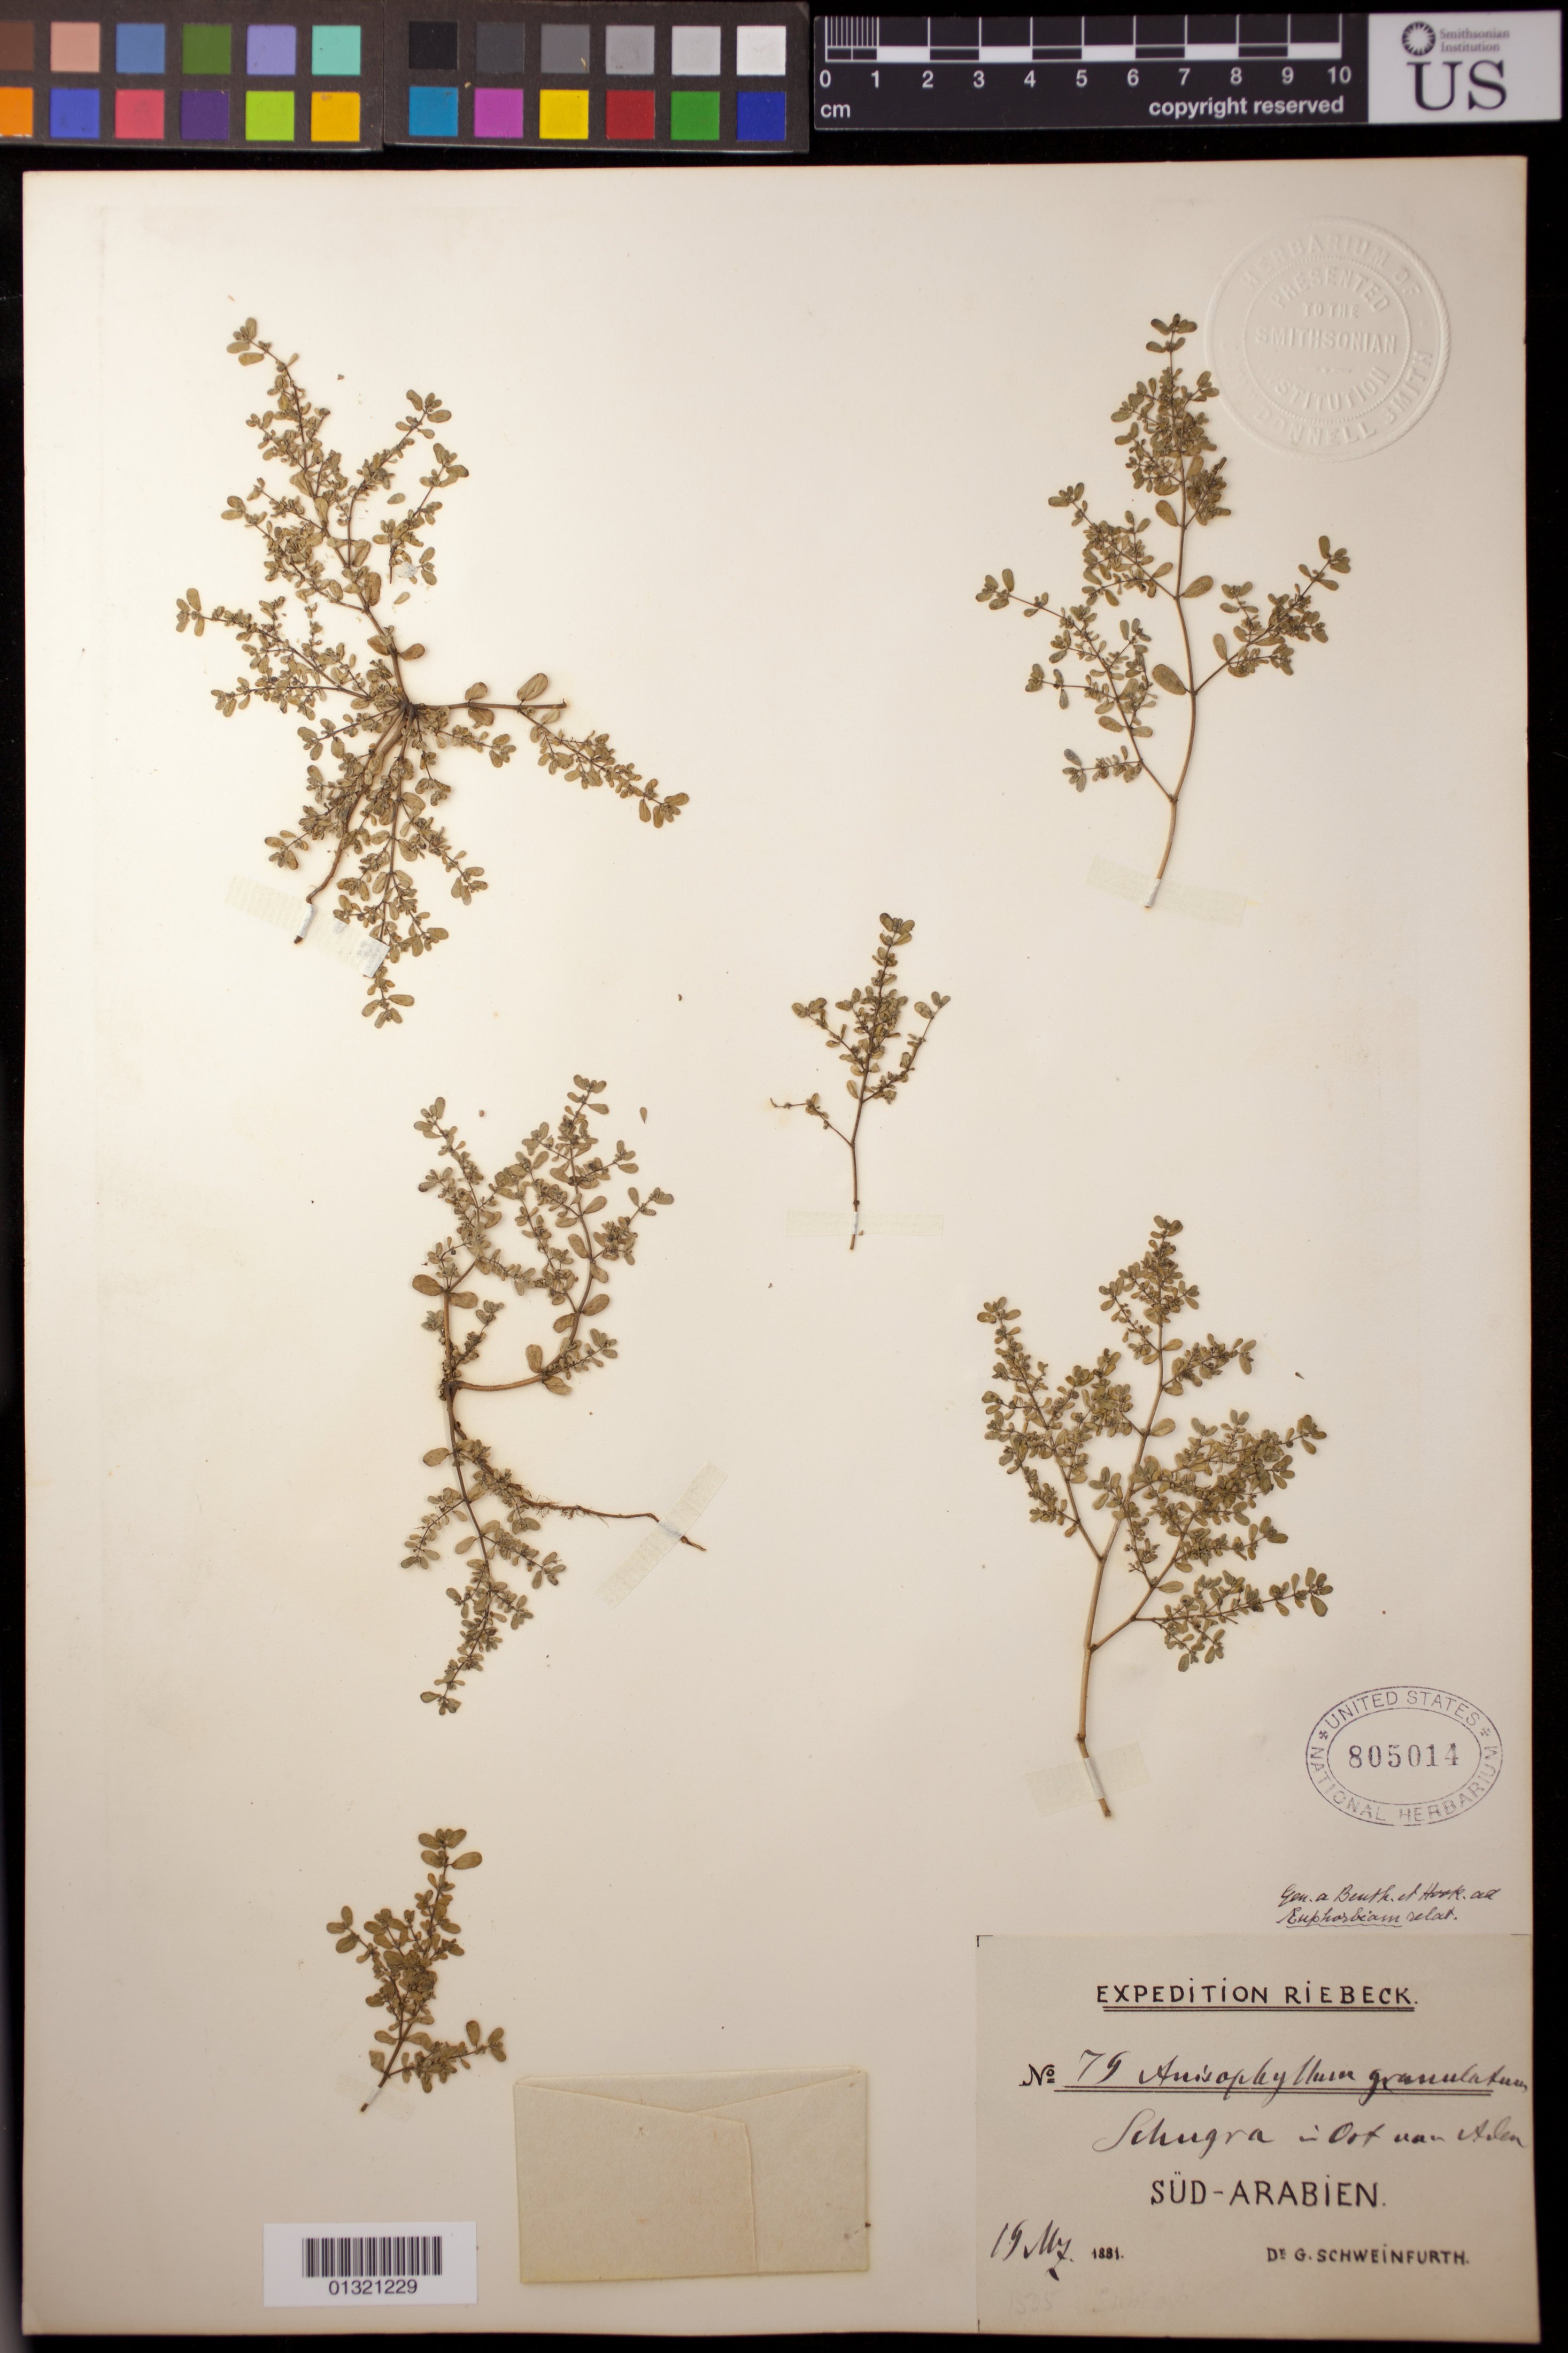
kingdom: Plantae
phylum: Tracheophyta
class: Magnoliopsida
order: Malpighiales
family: Euphorbiaceae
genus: Euphorbia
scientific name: Euphorbia sp.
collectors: G. A. Schweinfurth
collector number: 79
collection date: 1881-05-19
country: Yemen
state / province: Socotra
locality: Schugra [Sokotra] in Ost [Ostausgang] van Aden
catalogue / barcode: US 805014